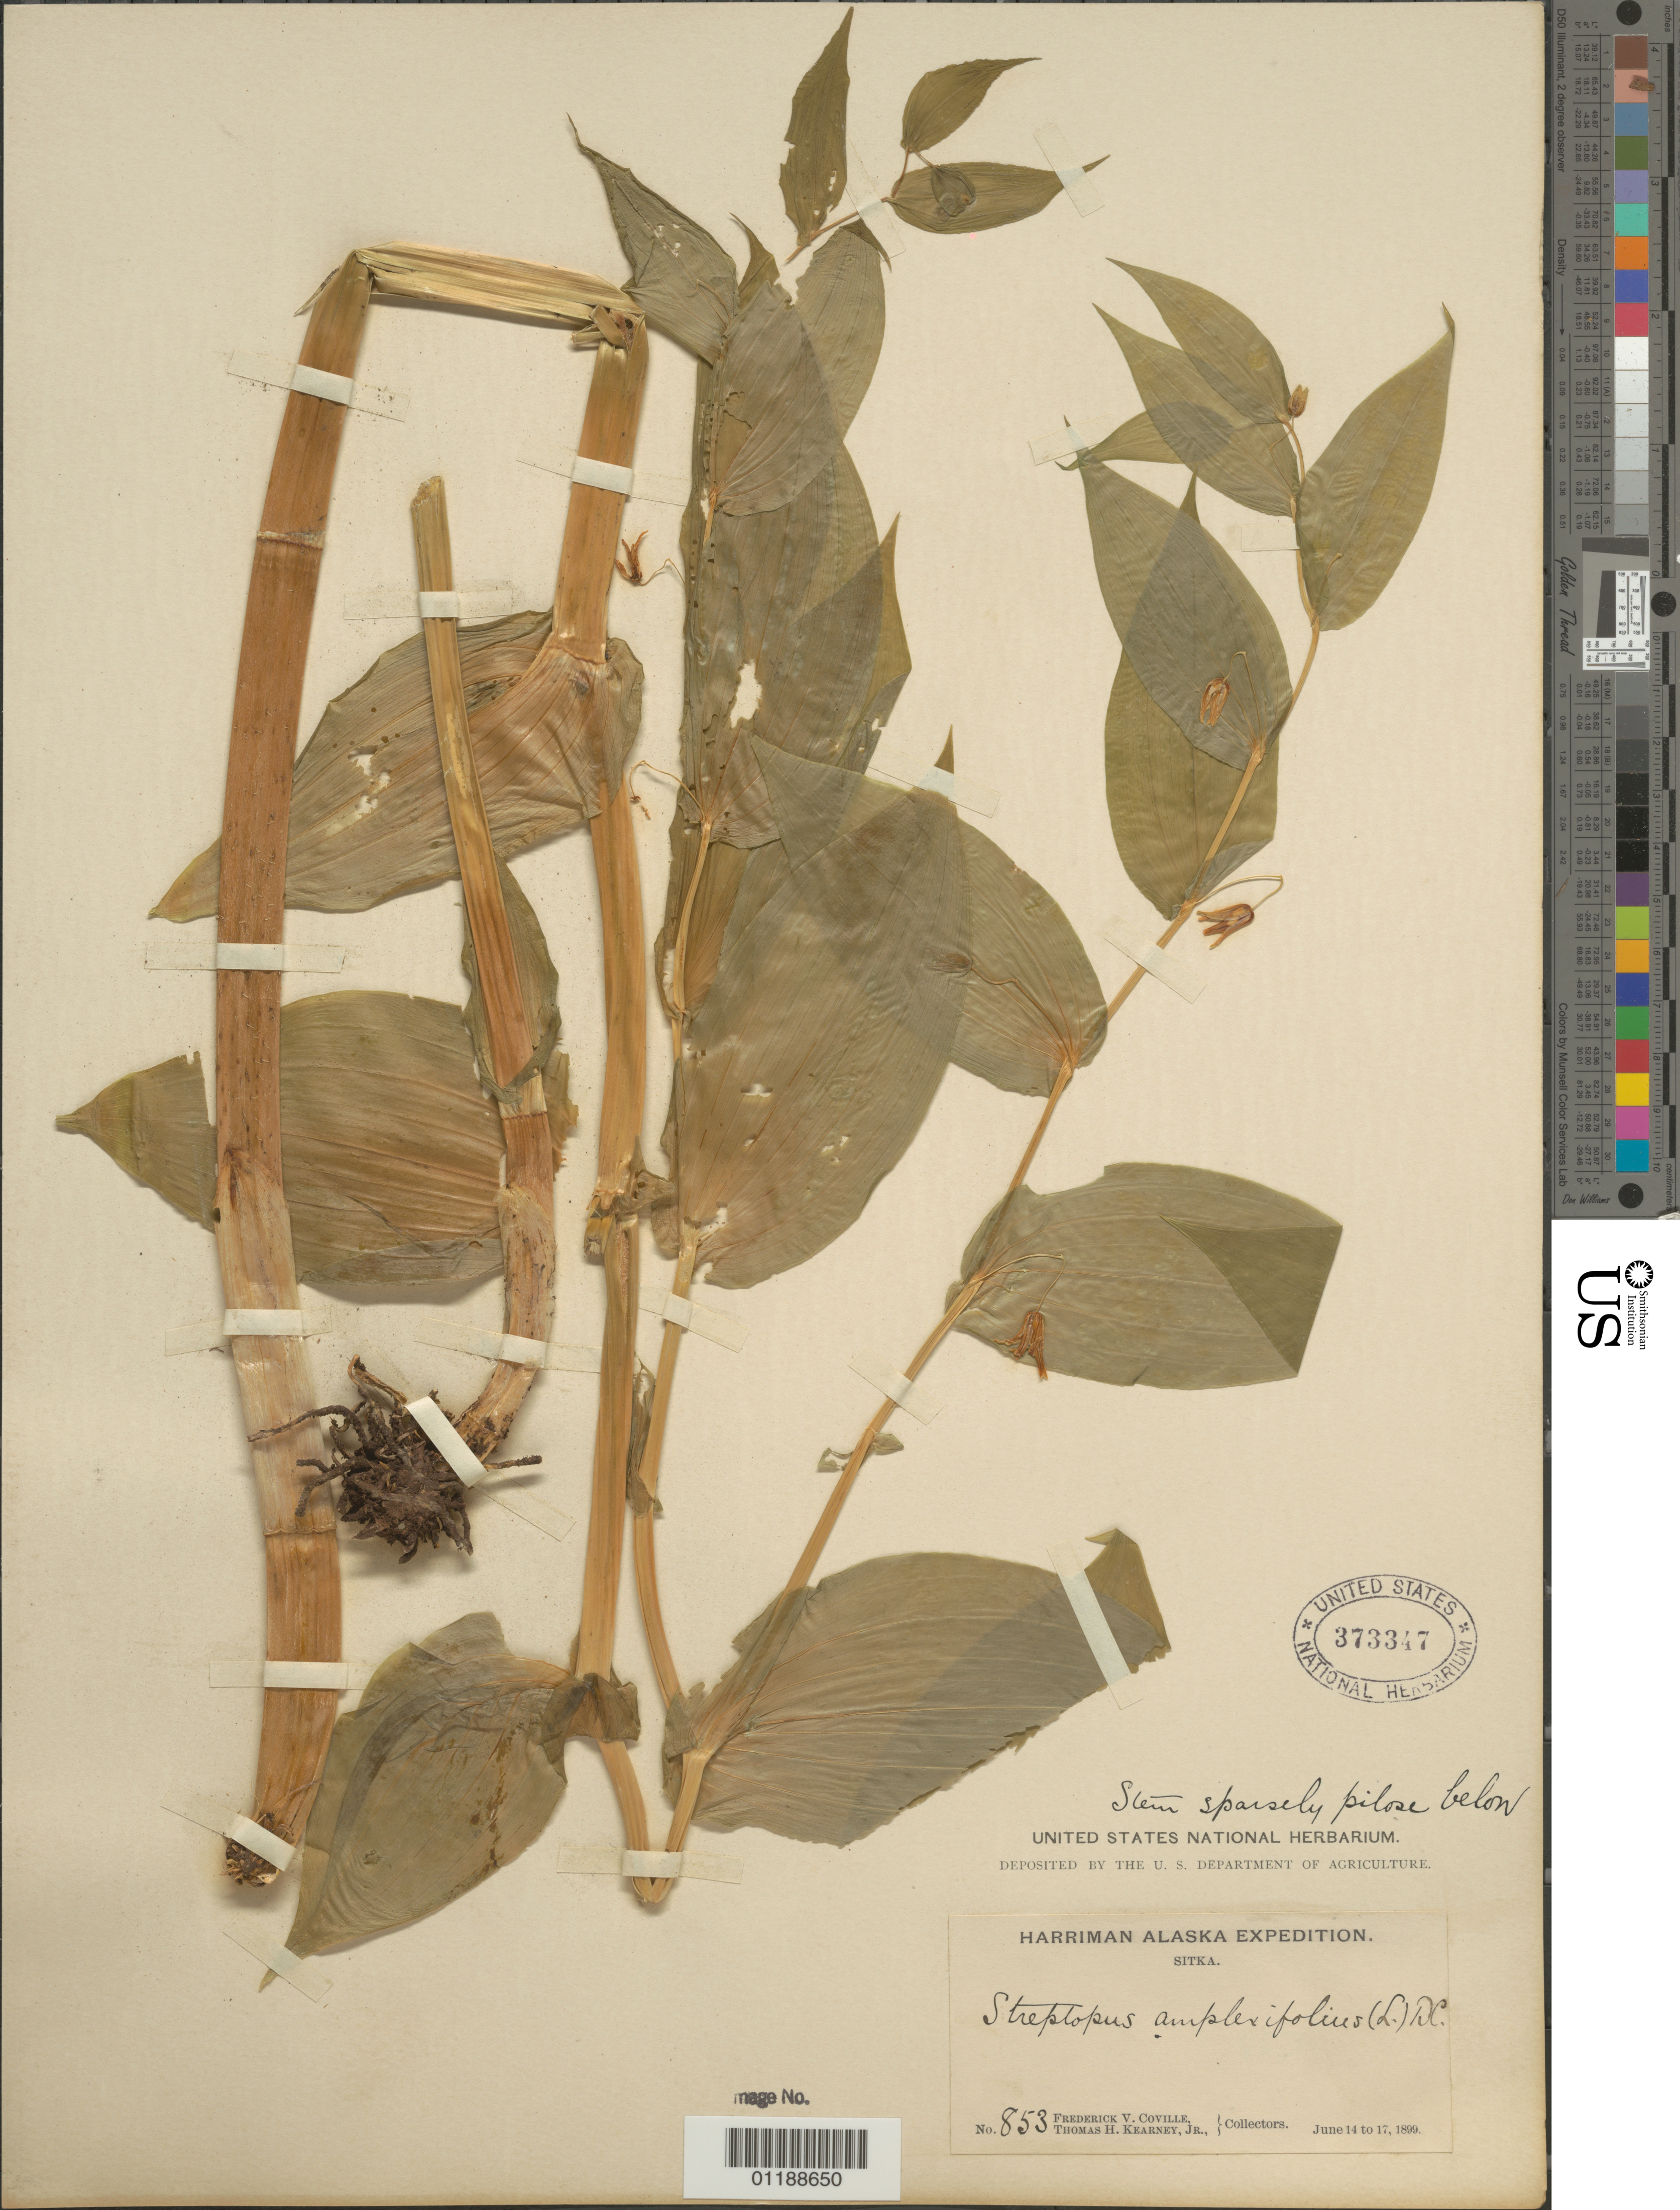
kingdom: Plantae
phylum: Tracheophyta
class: Liliopsida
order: Liliales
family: Liliaceae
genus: Streptopus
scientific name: Streptopus amplexifolius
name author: DC.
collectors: F. V. Coville & T. H. Kearney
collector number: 853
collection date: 1899-06-14/1899-06-17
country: United States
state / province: Alaska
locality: Sitka.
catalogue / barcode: US 373347